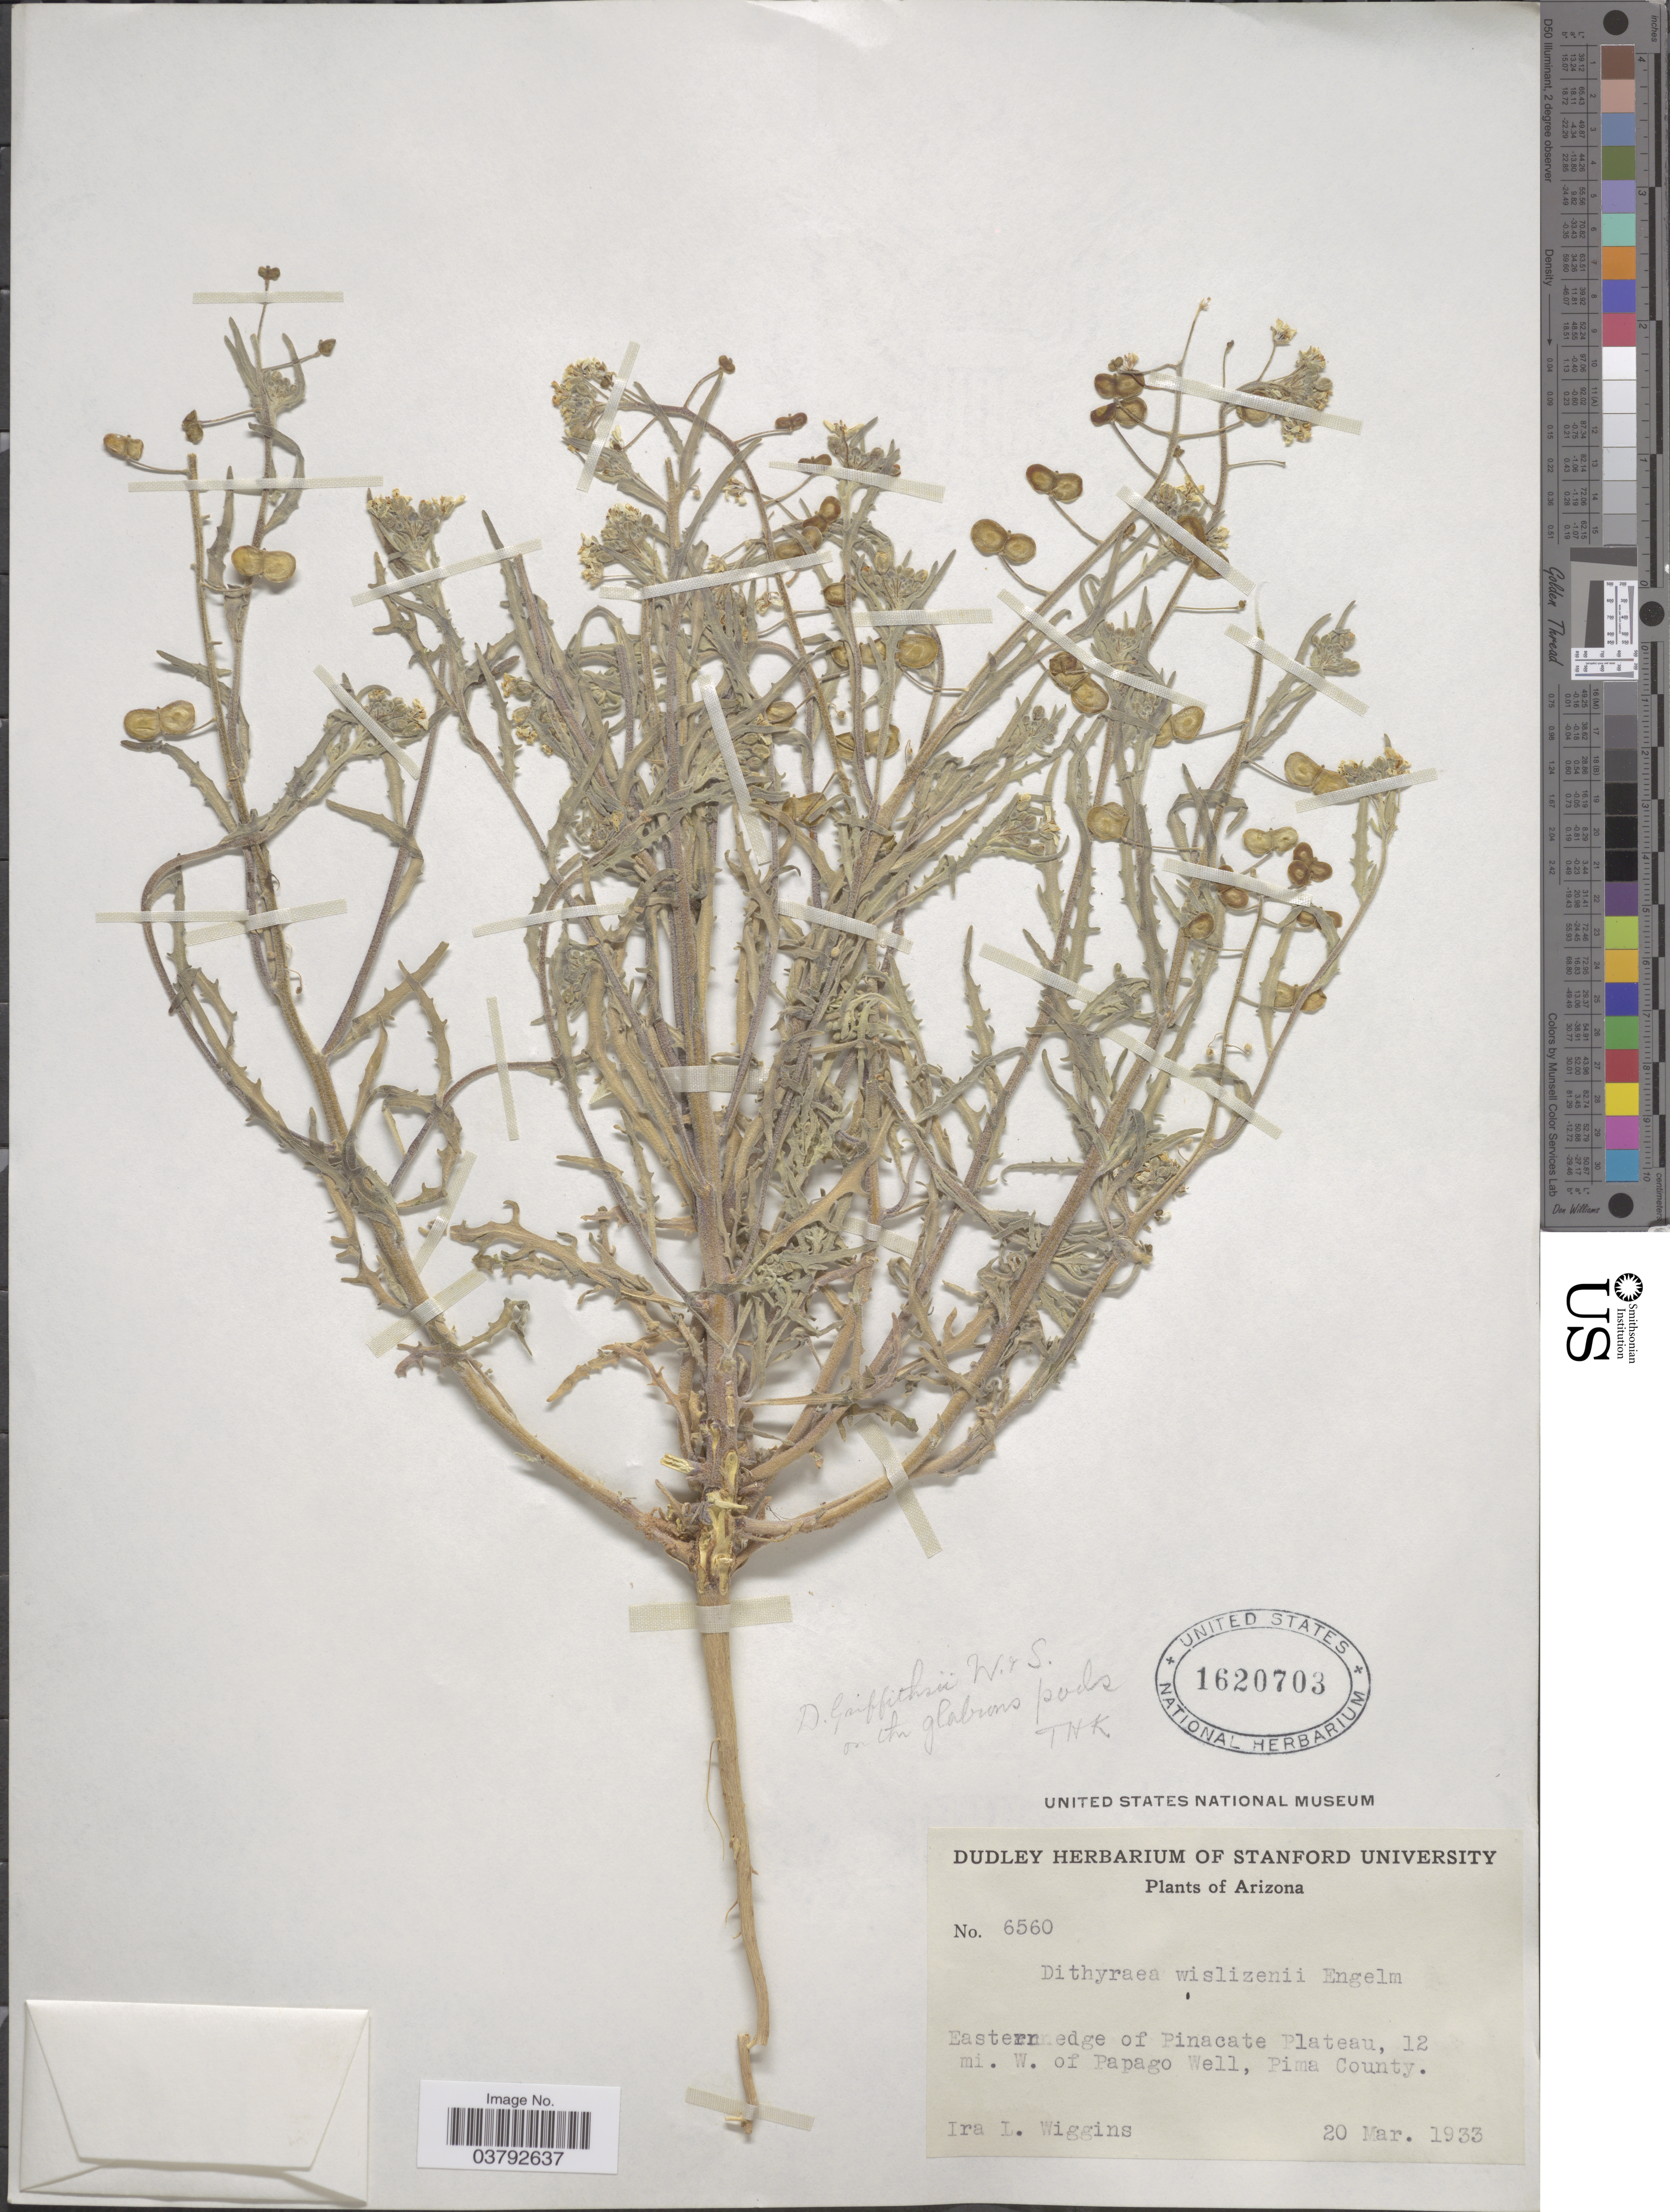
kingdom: Plantae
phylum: Tracheophyta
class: Magnoliopsida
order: Brassicales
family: Brassicaceae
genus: Dithyrea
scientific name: Dithyrea wislizeni var. griffithsii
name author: (Wooton & Standl.) Payson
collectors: I. L. Wiggins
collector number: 6560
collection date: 1933-03-20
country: United States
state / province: Arizona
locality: Eastern edge of Pinacate Plateau, 12 mi. W. of Papago Well, Pima County.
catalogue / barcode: US 1620703